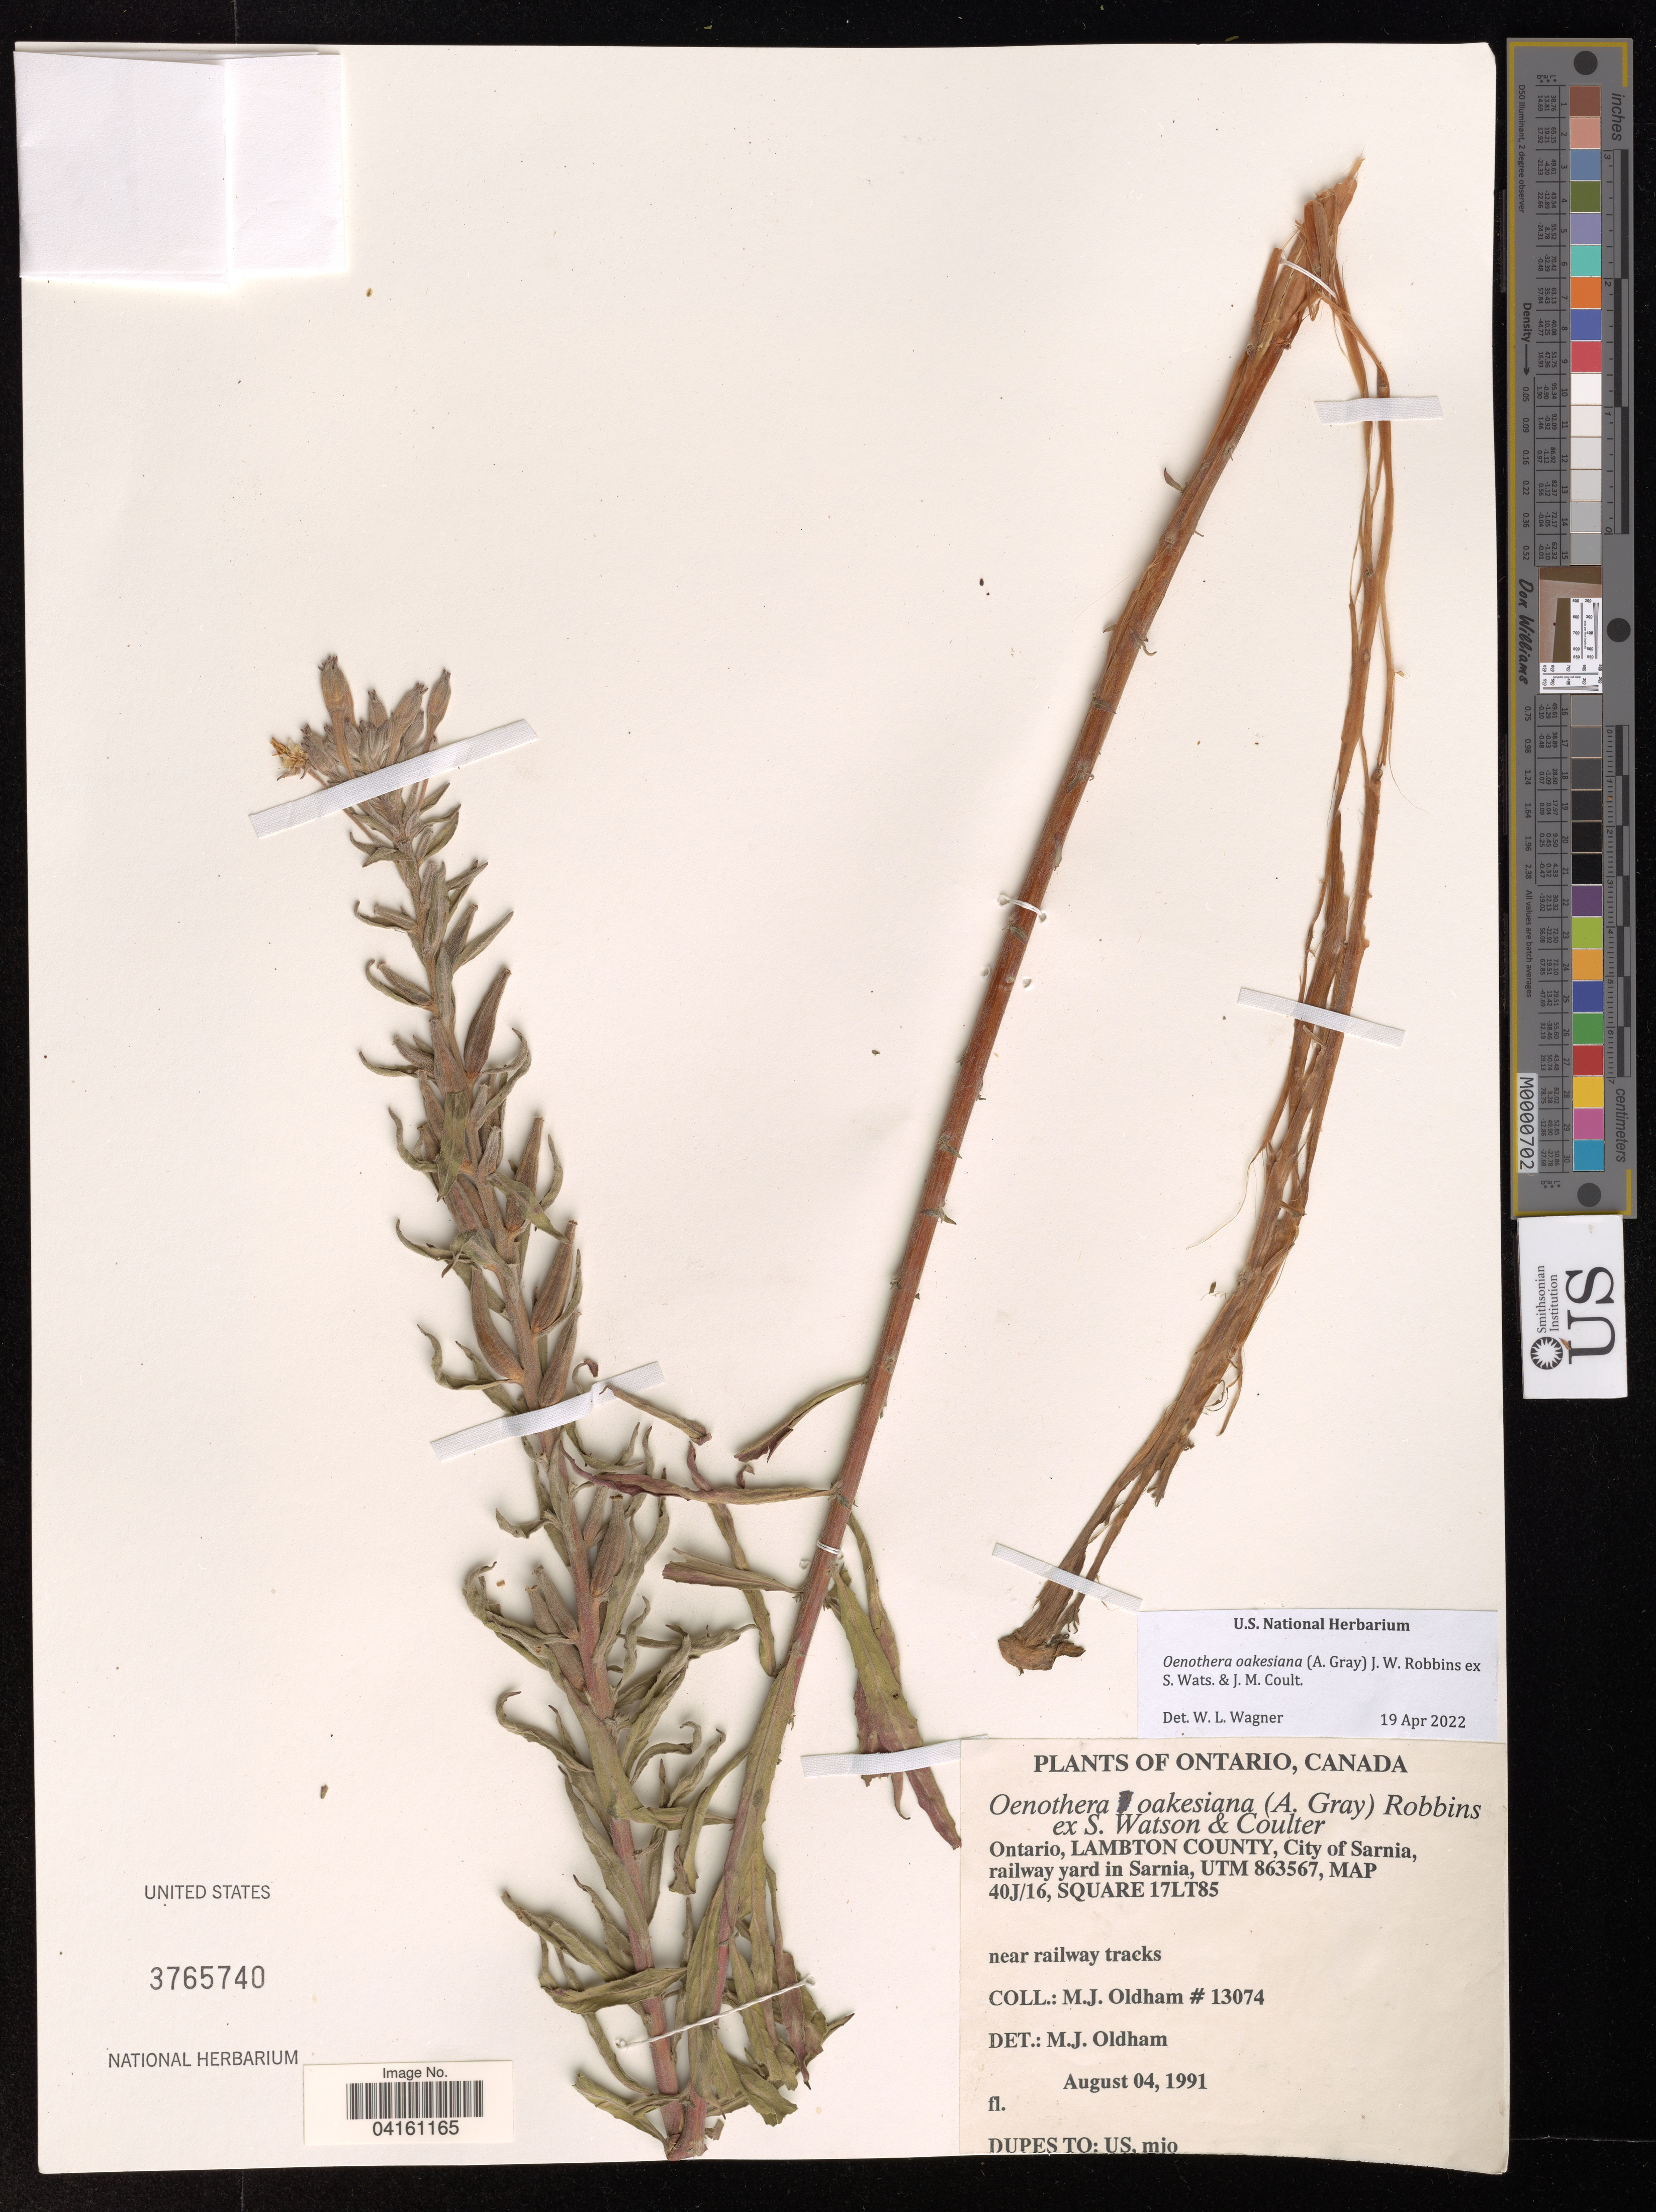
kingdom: Plantae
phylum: Tracheophyta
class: Magnoliopsida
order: Myrtales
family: Onagraceae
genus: Oenothera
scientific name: Oenothera oakesiana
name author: (A. Gray) J.W. Robbins ex S. Watson & J.M. Coult.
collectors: M. Oldham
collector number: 13074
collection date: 1991-08-04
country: Canada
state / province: Ontario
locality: Lambton County, City of Sarnia, railway yard in Sarnia, UTM 863567, MAP 40J/16, SQUARE 17LT85.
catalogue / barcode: US 3765740